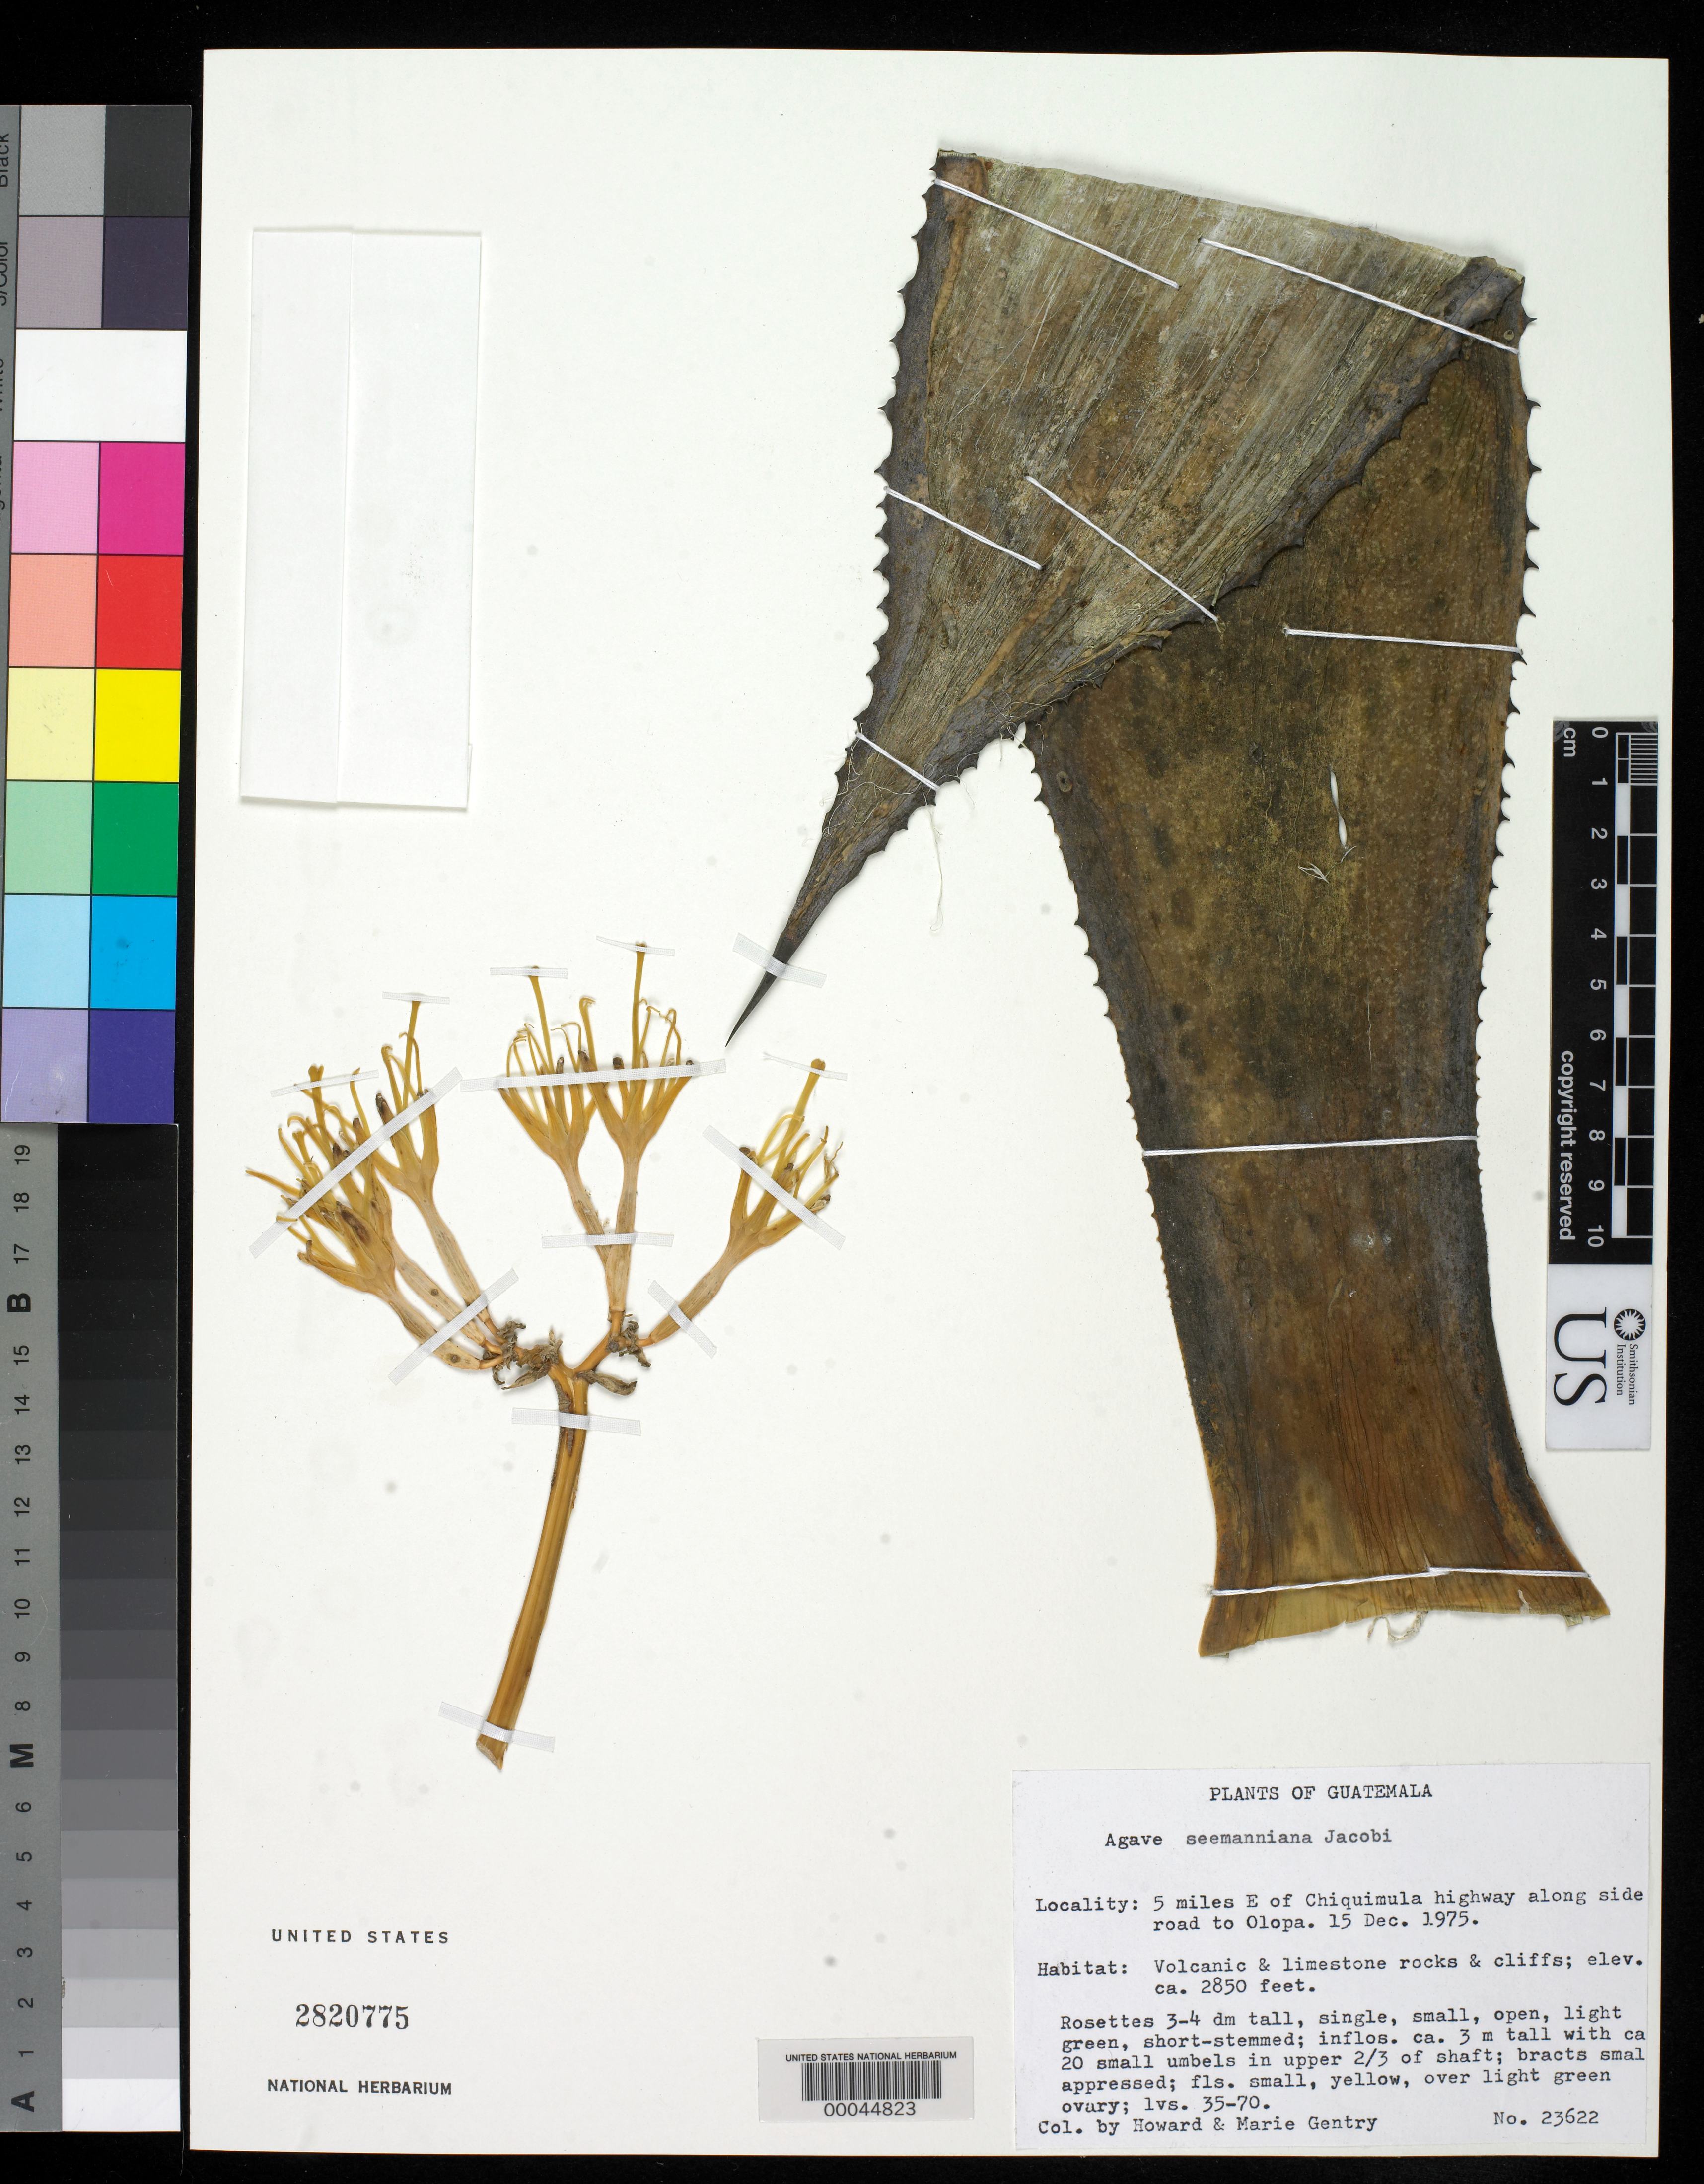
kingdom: Plantae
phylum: Tracheophyta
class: Liliopsida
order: Asparagales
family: Asparagaceae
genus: Agave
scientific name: Agave seemanniana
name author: Jacobi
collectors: H. S. Gentry & M. Gentry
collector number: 23622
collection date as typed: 15 Dec 1975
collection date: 1975-12-15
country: Guatemala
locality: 5 mi E of Chiquimula highway along side road to olopa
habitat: Volcanic & limestone rocks & cliffs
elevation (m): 869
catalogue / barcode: US 2820775